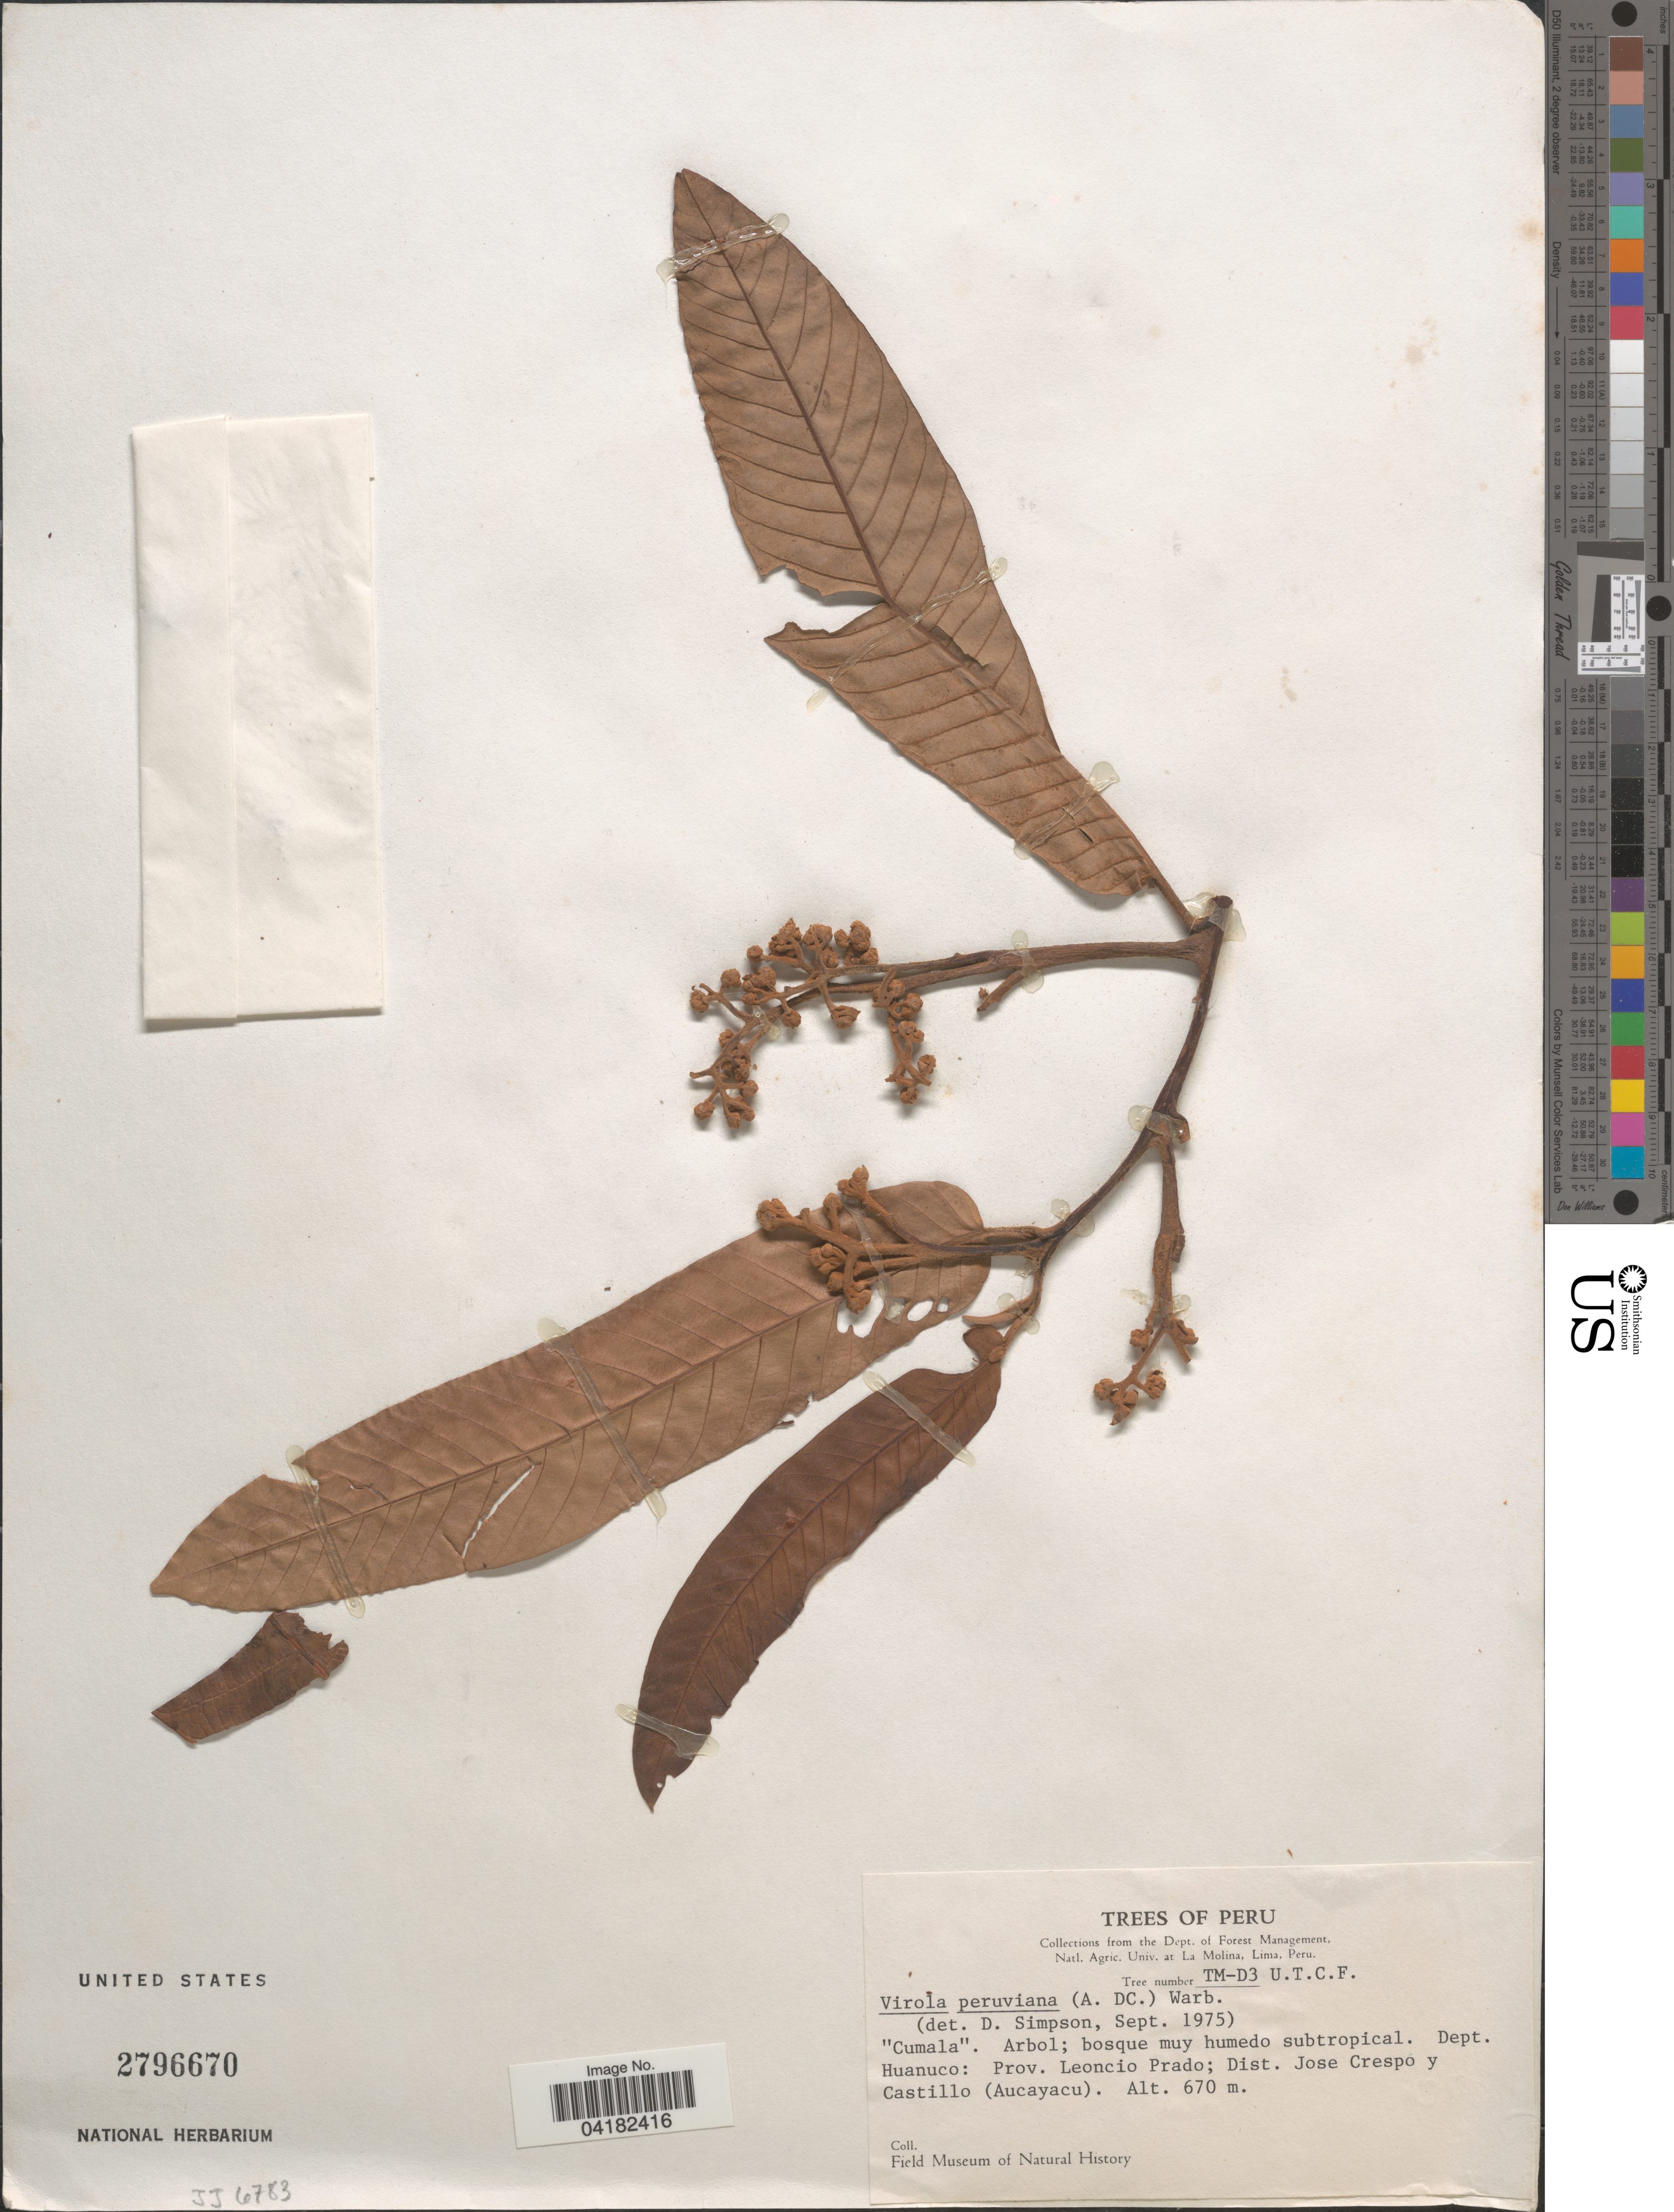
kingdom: Plantae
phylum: Tracheophyta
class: Magnoliopsida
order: Magnoliales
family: Myristicaceae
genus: Virola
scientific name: Virola peruviana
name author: (A. DC.) Warb.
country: Peru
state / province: Huanuco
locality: Dept. Huanuco: Prov. Leoncio Prado; Dist. Jose Crespo y Castillo (Aucayacu).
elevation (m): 670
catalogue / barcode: US 2796670